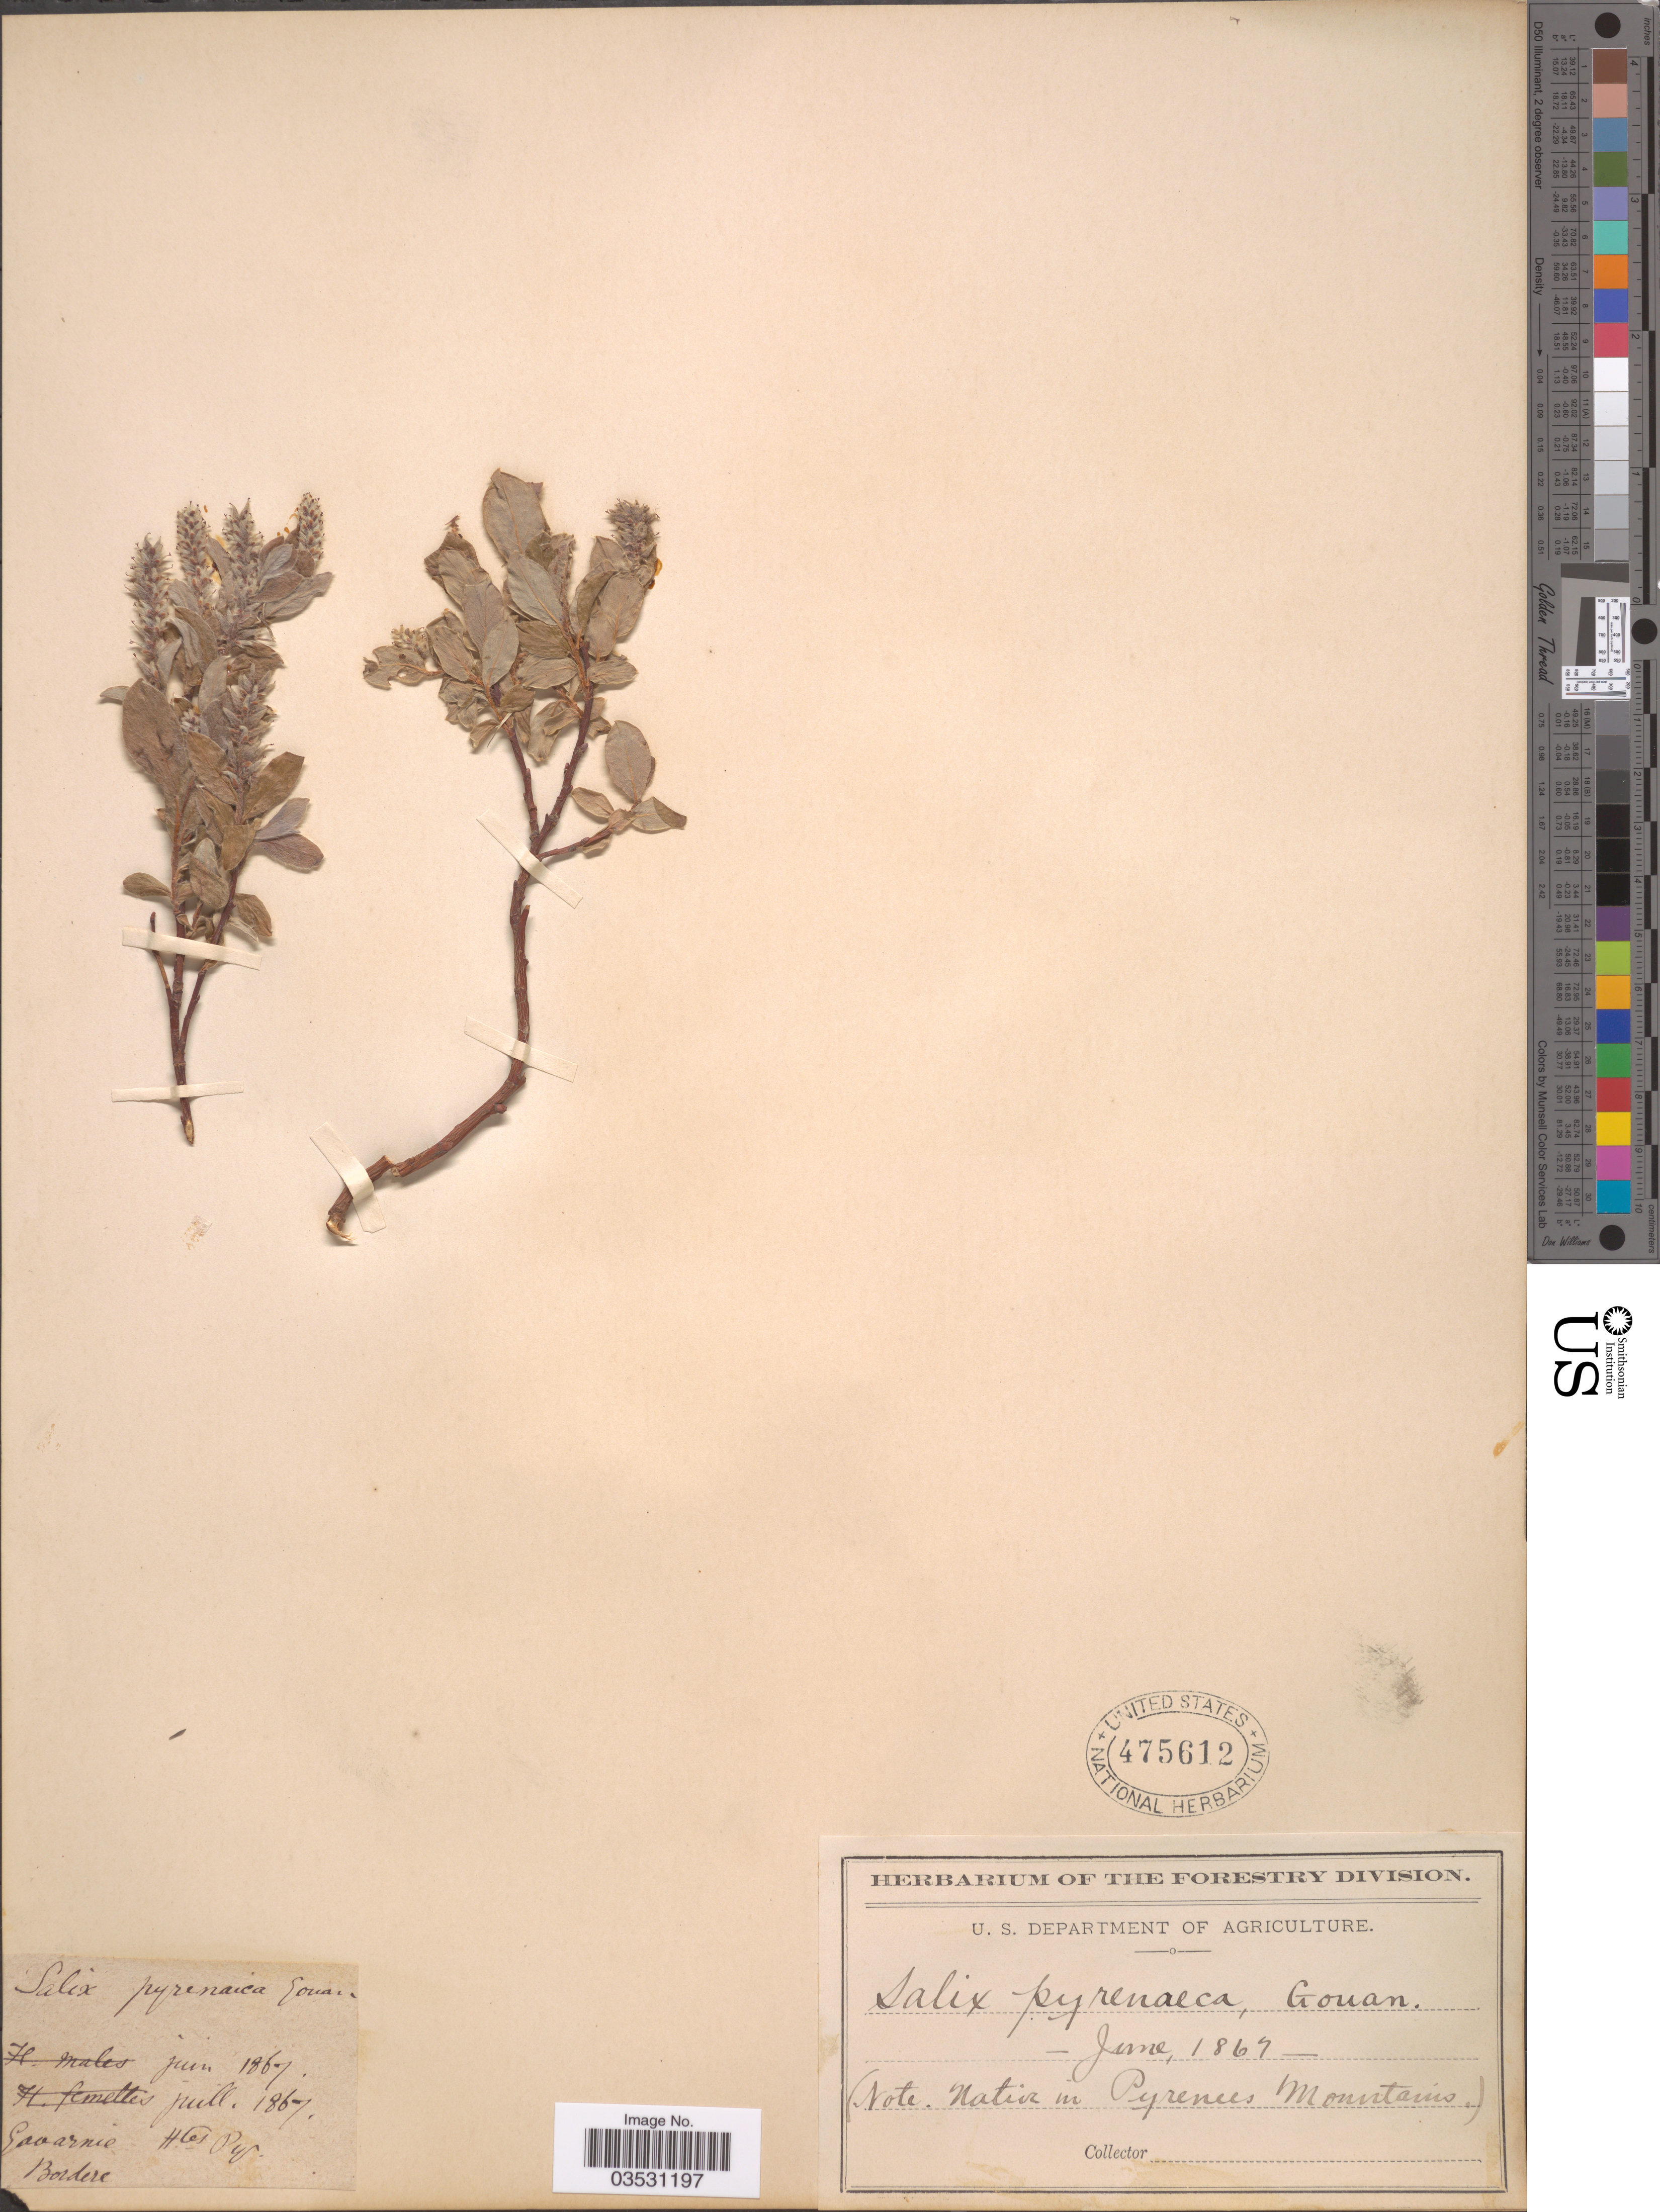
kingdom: Plantae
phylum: Tracheophyta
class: Magnoliopsida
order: Malpighiales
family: Salicaceae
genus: Salix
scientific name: Salix pyrenaica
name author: Gouan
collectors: -. Bordere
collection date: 1867-06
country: France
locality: Gavarnie. Htes Pyr.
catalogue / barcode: US 475612